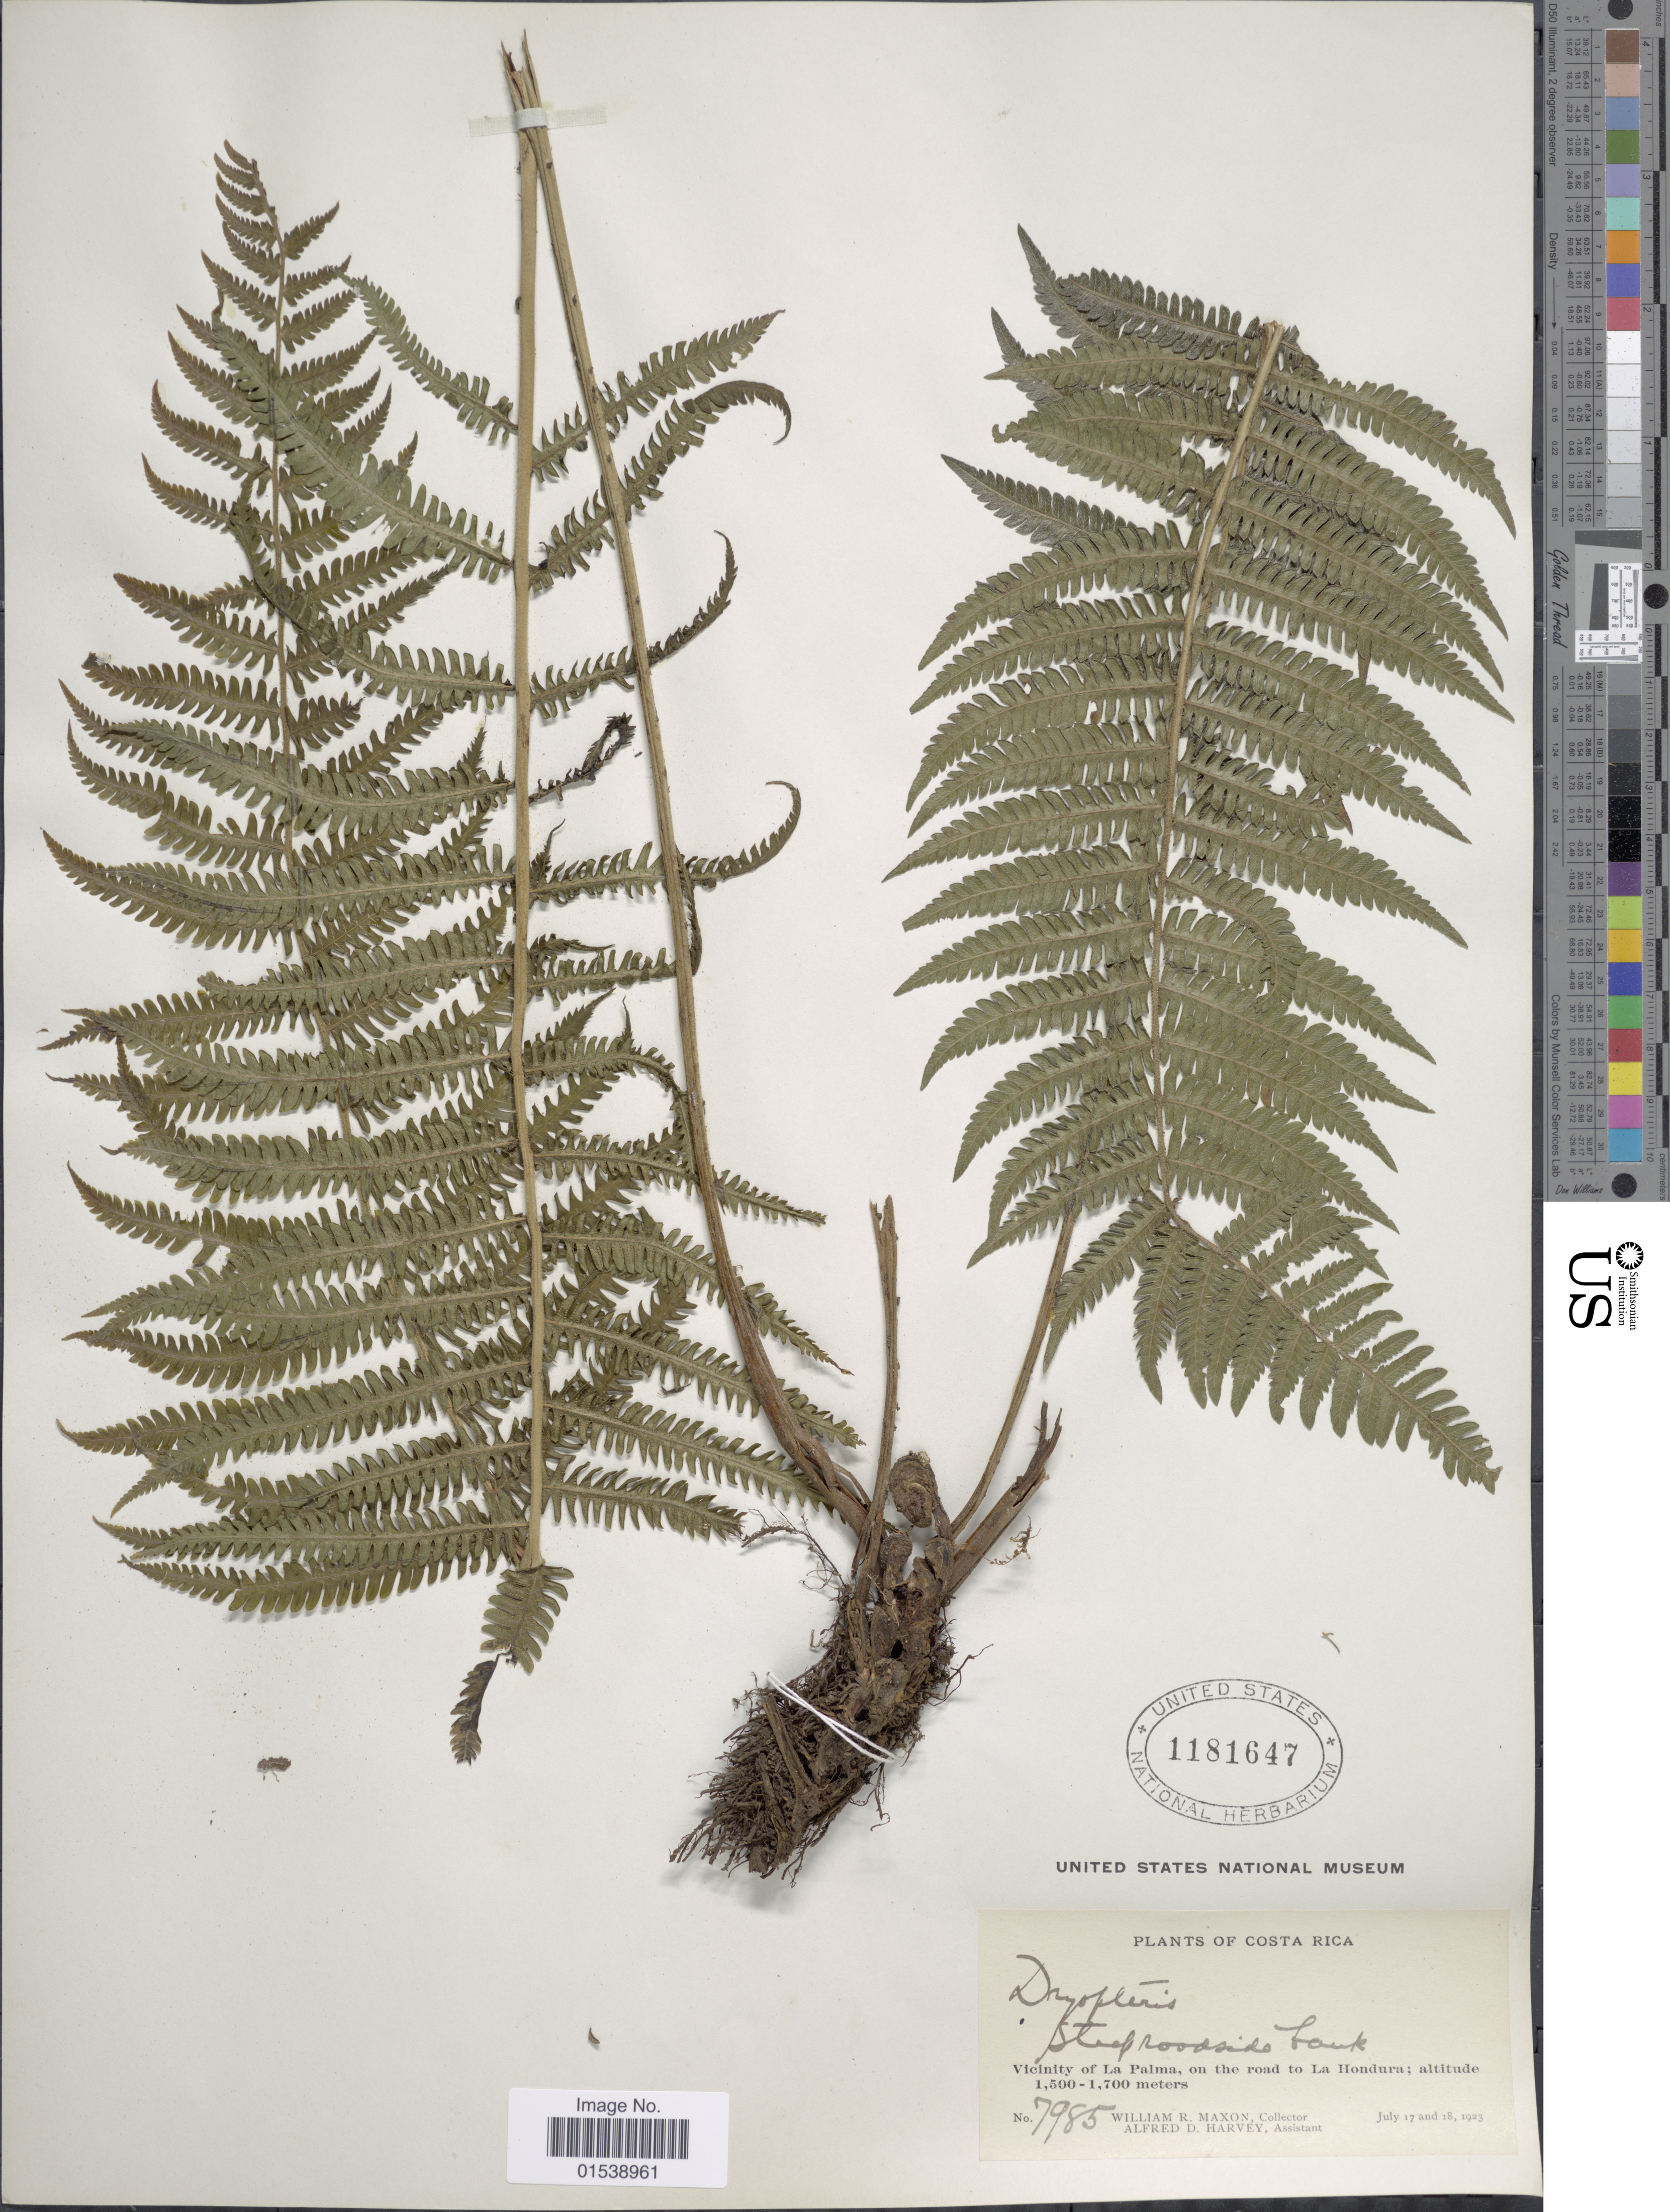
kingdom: Plantae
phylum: Tracheophyta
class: Polypodiopsida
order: Polypodiales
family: Thelypteridaceae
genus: Amauropelta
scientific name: Amauropelta rudis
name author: (Kunze) Pic. Serm.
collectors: W. R. Maxon & A. D. Harvey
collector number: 7985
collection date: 1923-07-17/1923-07-18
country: Costa Rica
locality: Vicinity of La Palma, on the road to La Hondura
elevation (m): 1500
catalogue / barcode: US 1181647